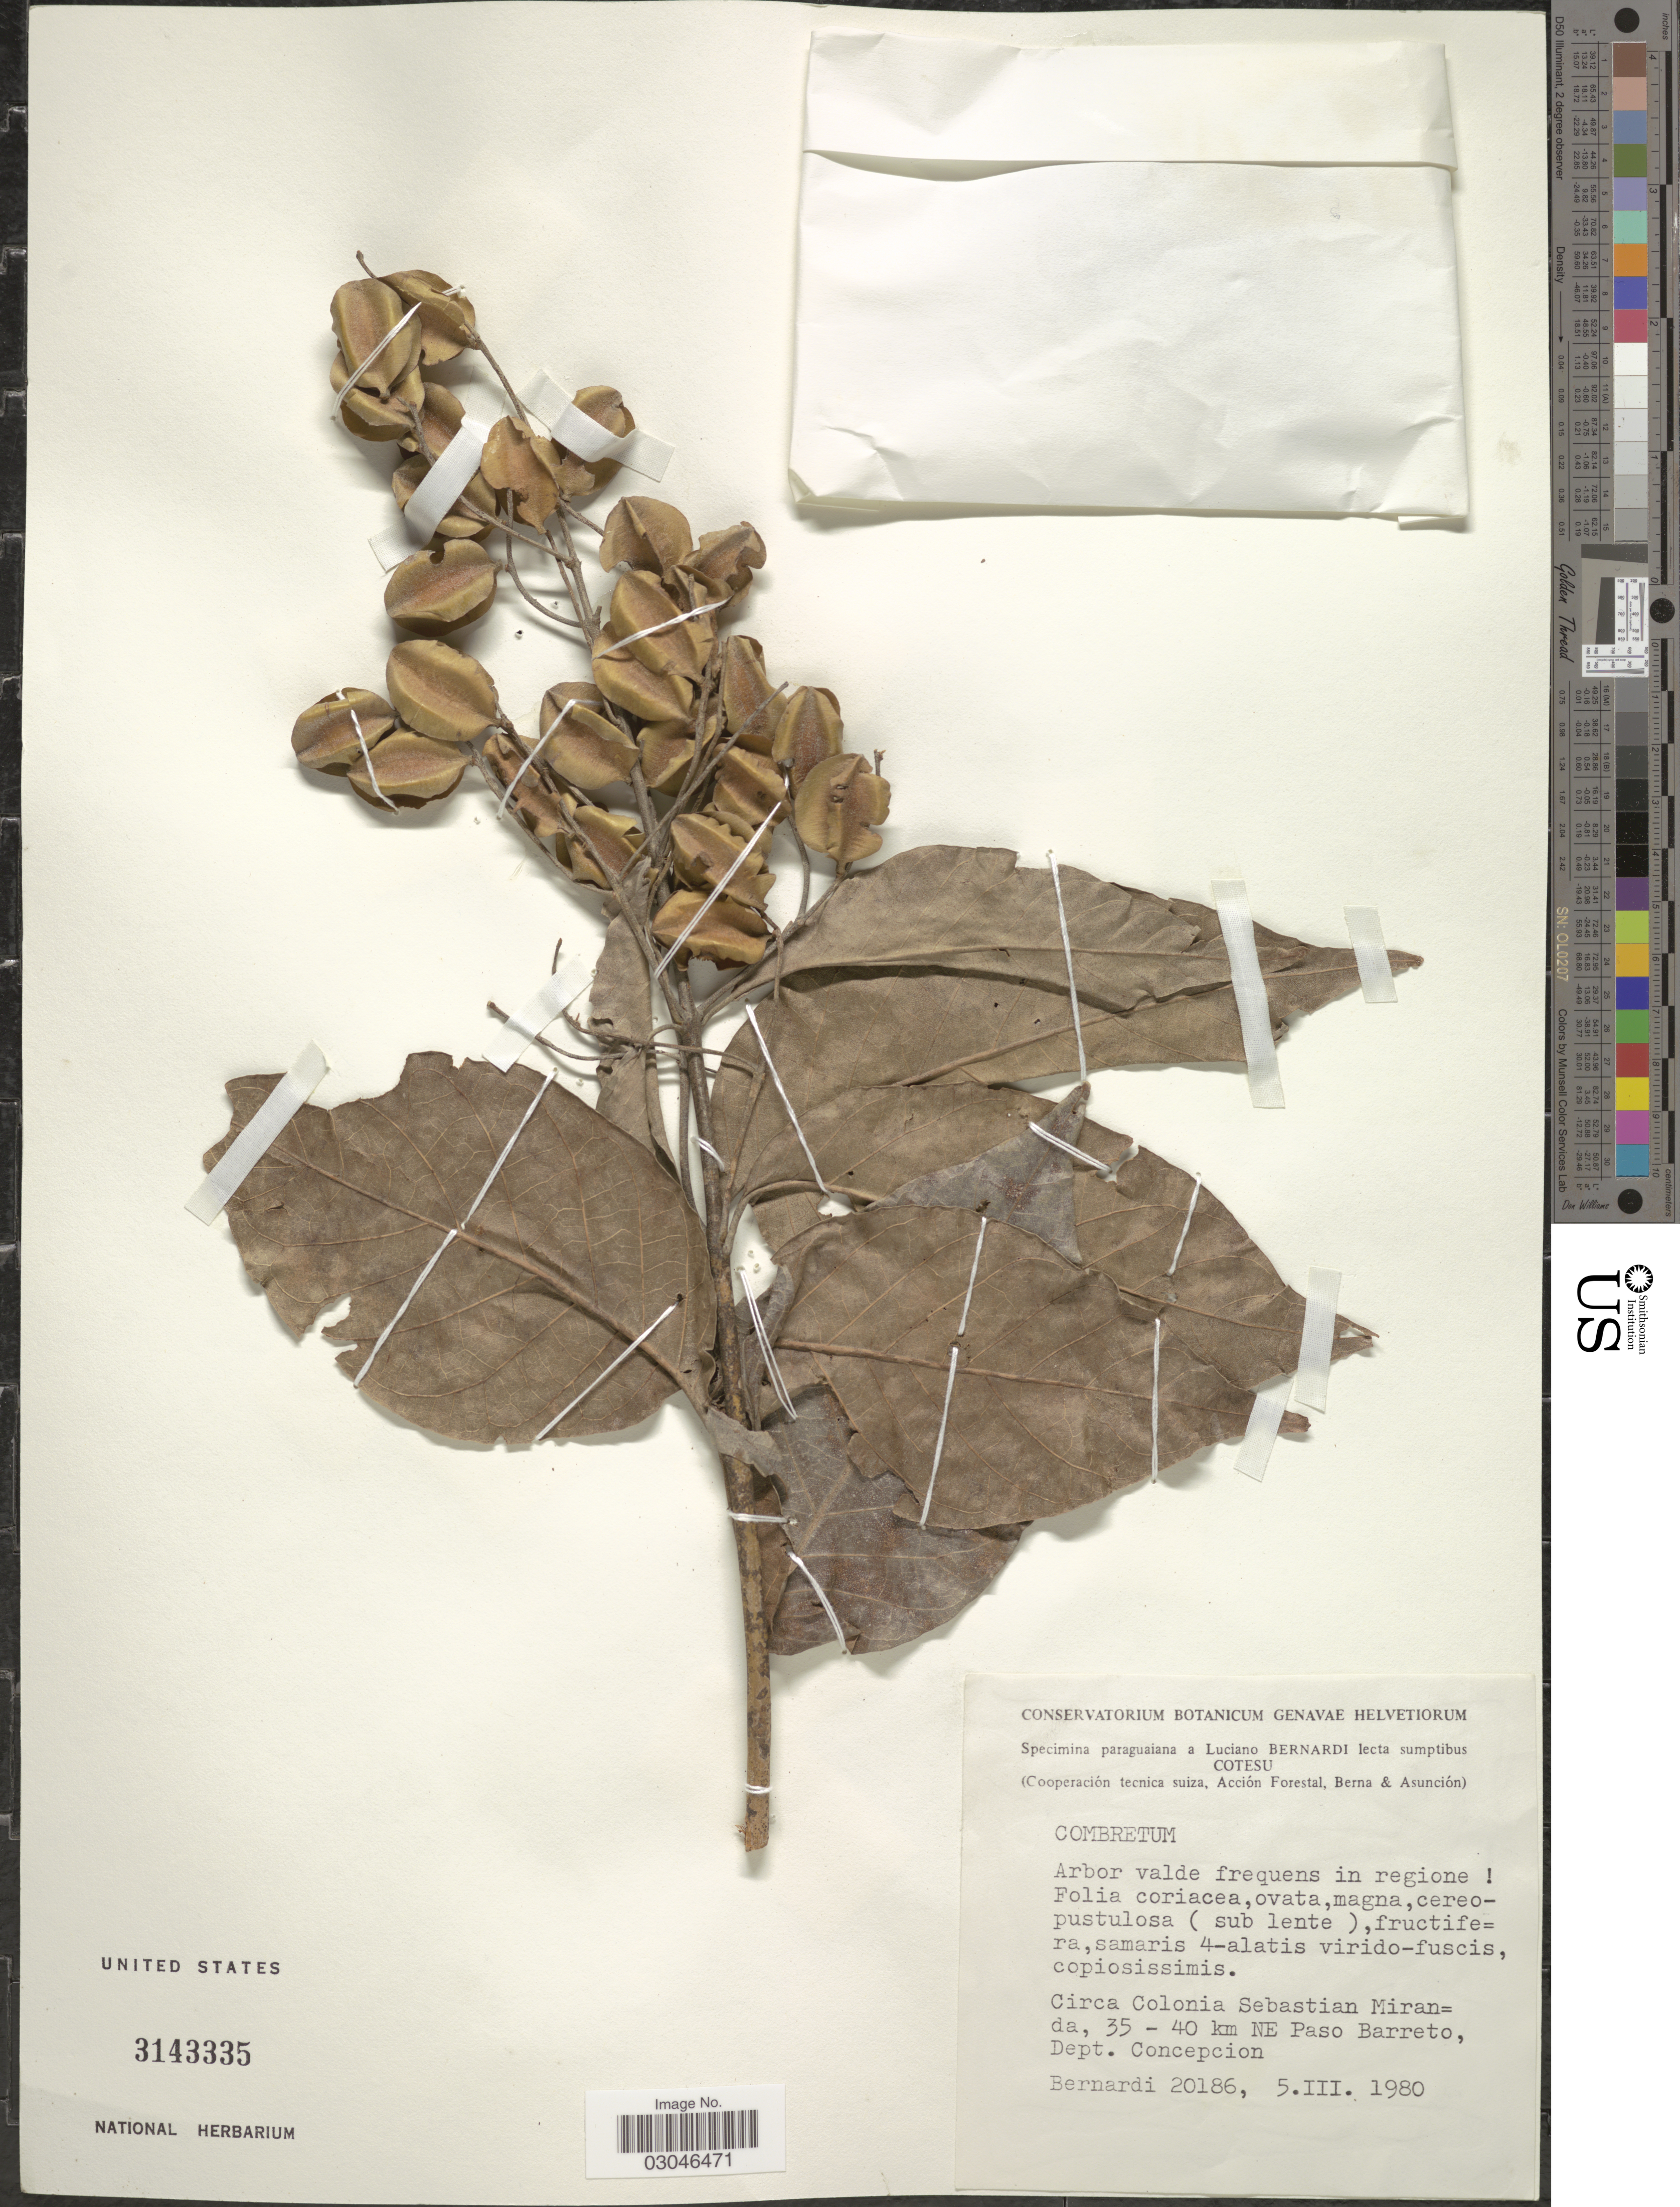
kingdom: Plantae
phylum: Tracheophyta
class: Magnoliopsida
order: Myrtales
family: Combretaceae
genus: Combretum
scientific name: Combretum sp.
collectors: L. Bernardi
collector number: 20186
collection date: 1980-03-05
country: Paraguay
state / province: Concepcion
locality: Circa Colonia Sebastian Miranda, 35-40 km NE Paso Barreto, Dept. Concepcion.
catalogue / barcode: US 3143335